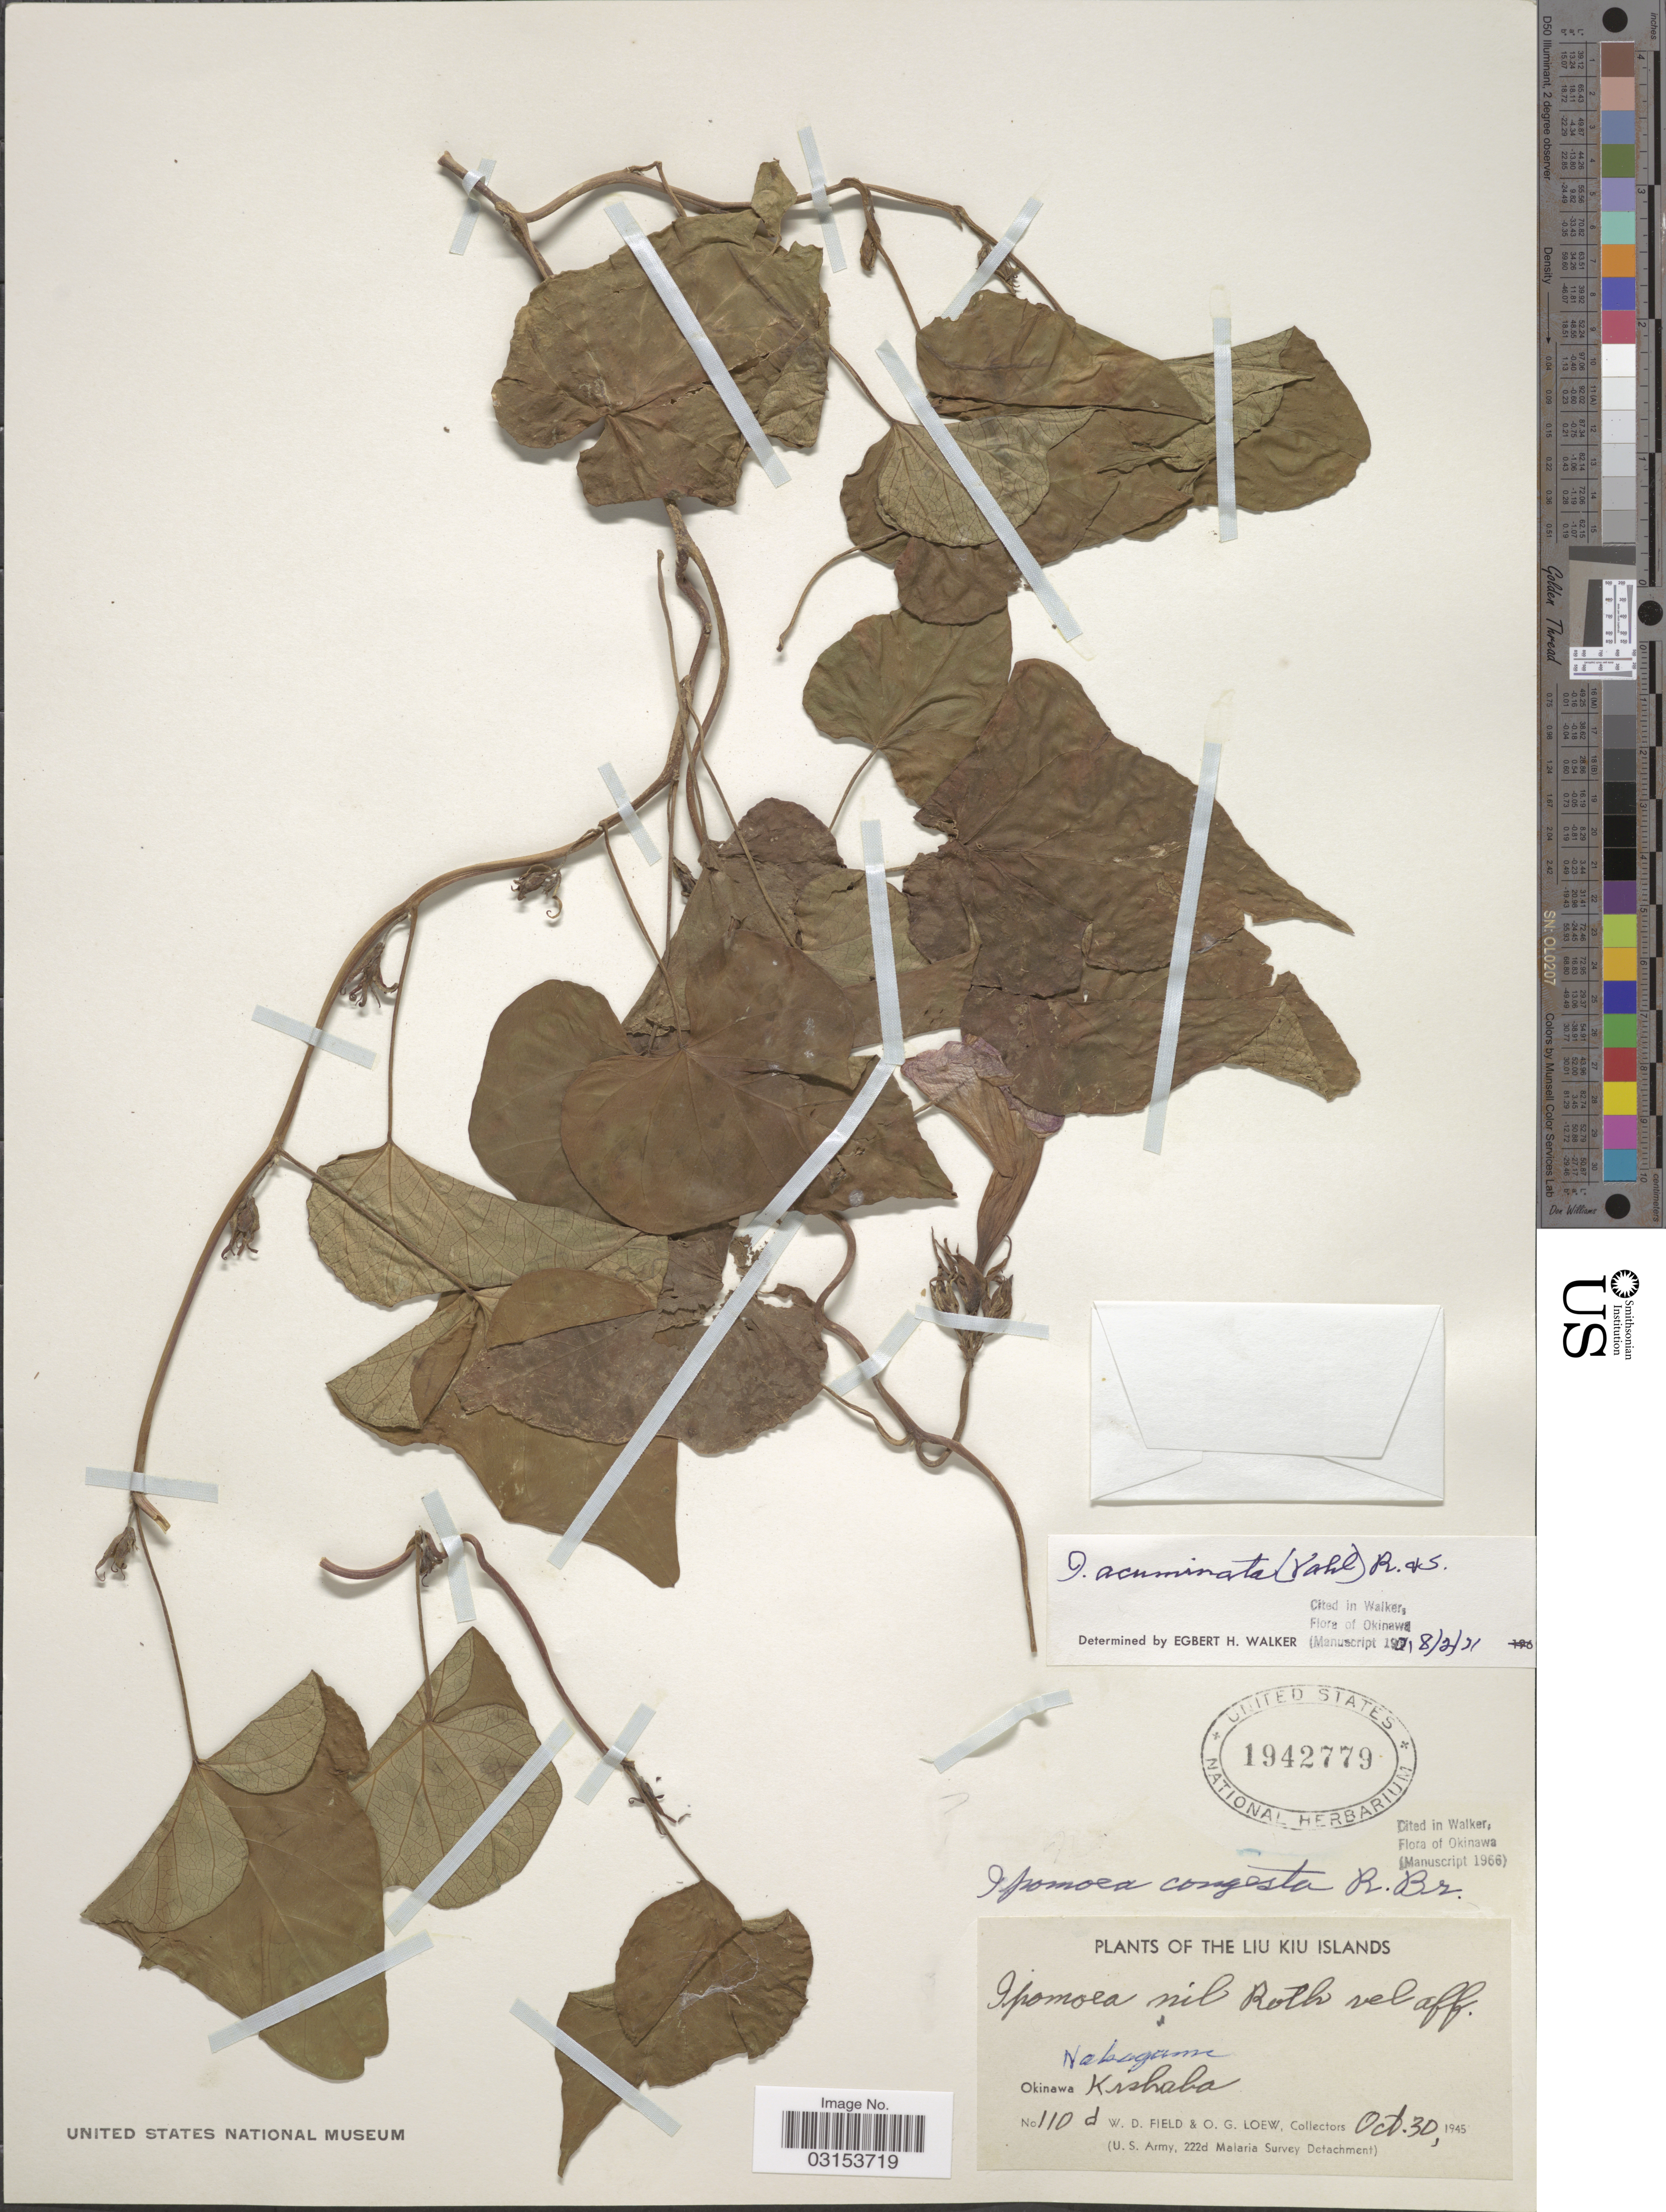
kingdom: Plantae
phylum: Tracheophyta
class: Magnoliopsida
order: Solanales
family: Convolvulaceae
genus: Ipomoea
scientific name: Ipomoea acuminata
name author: (Vahl) Roem. & Schult.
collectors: W. D. Field & O. G. Loew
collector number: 110d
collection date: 1945-10-30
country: Japan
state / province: Okinawa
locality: Liu Kiu Islands. Nakagami Kishaba.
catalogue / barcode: US 1942779